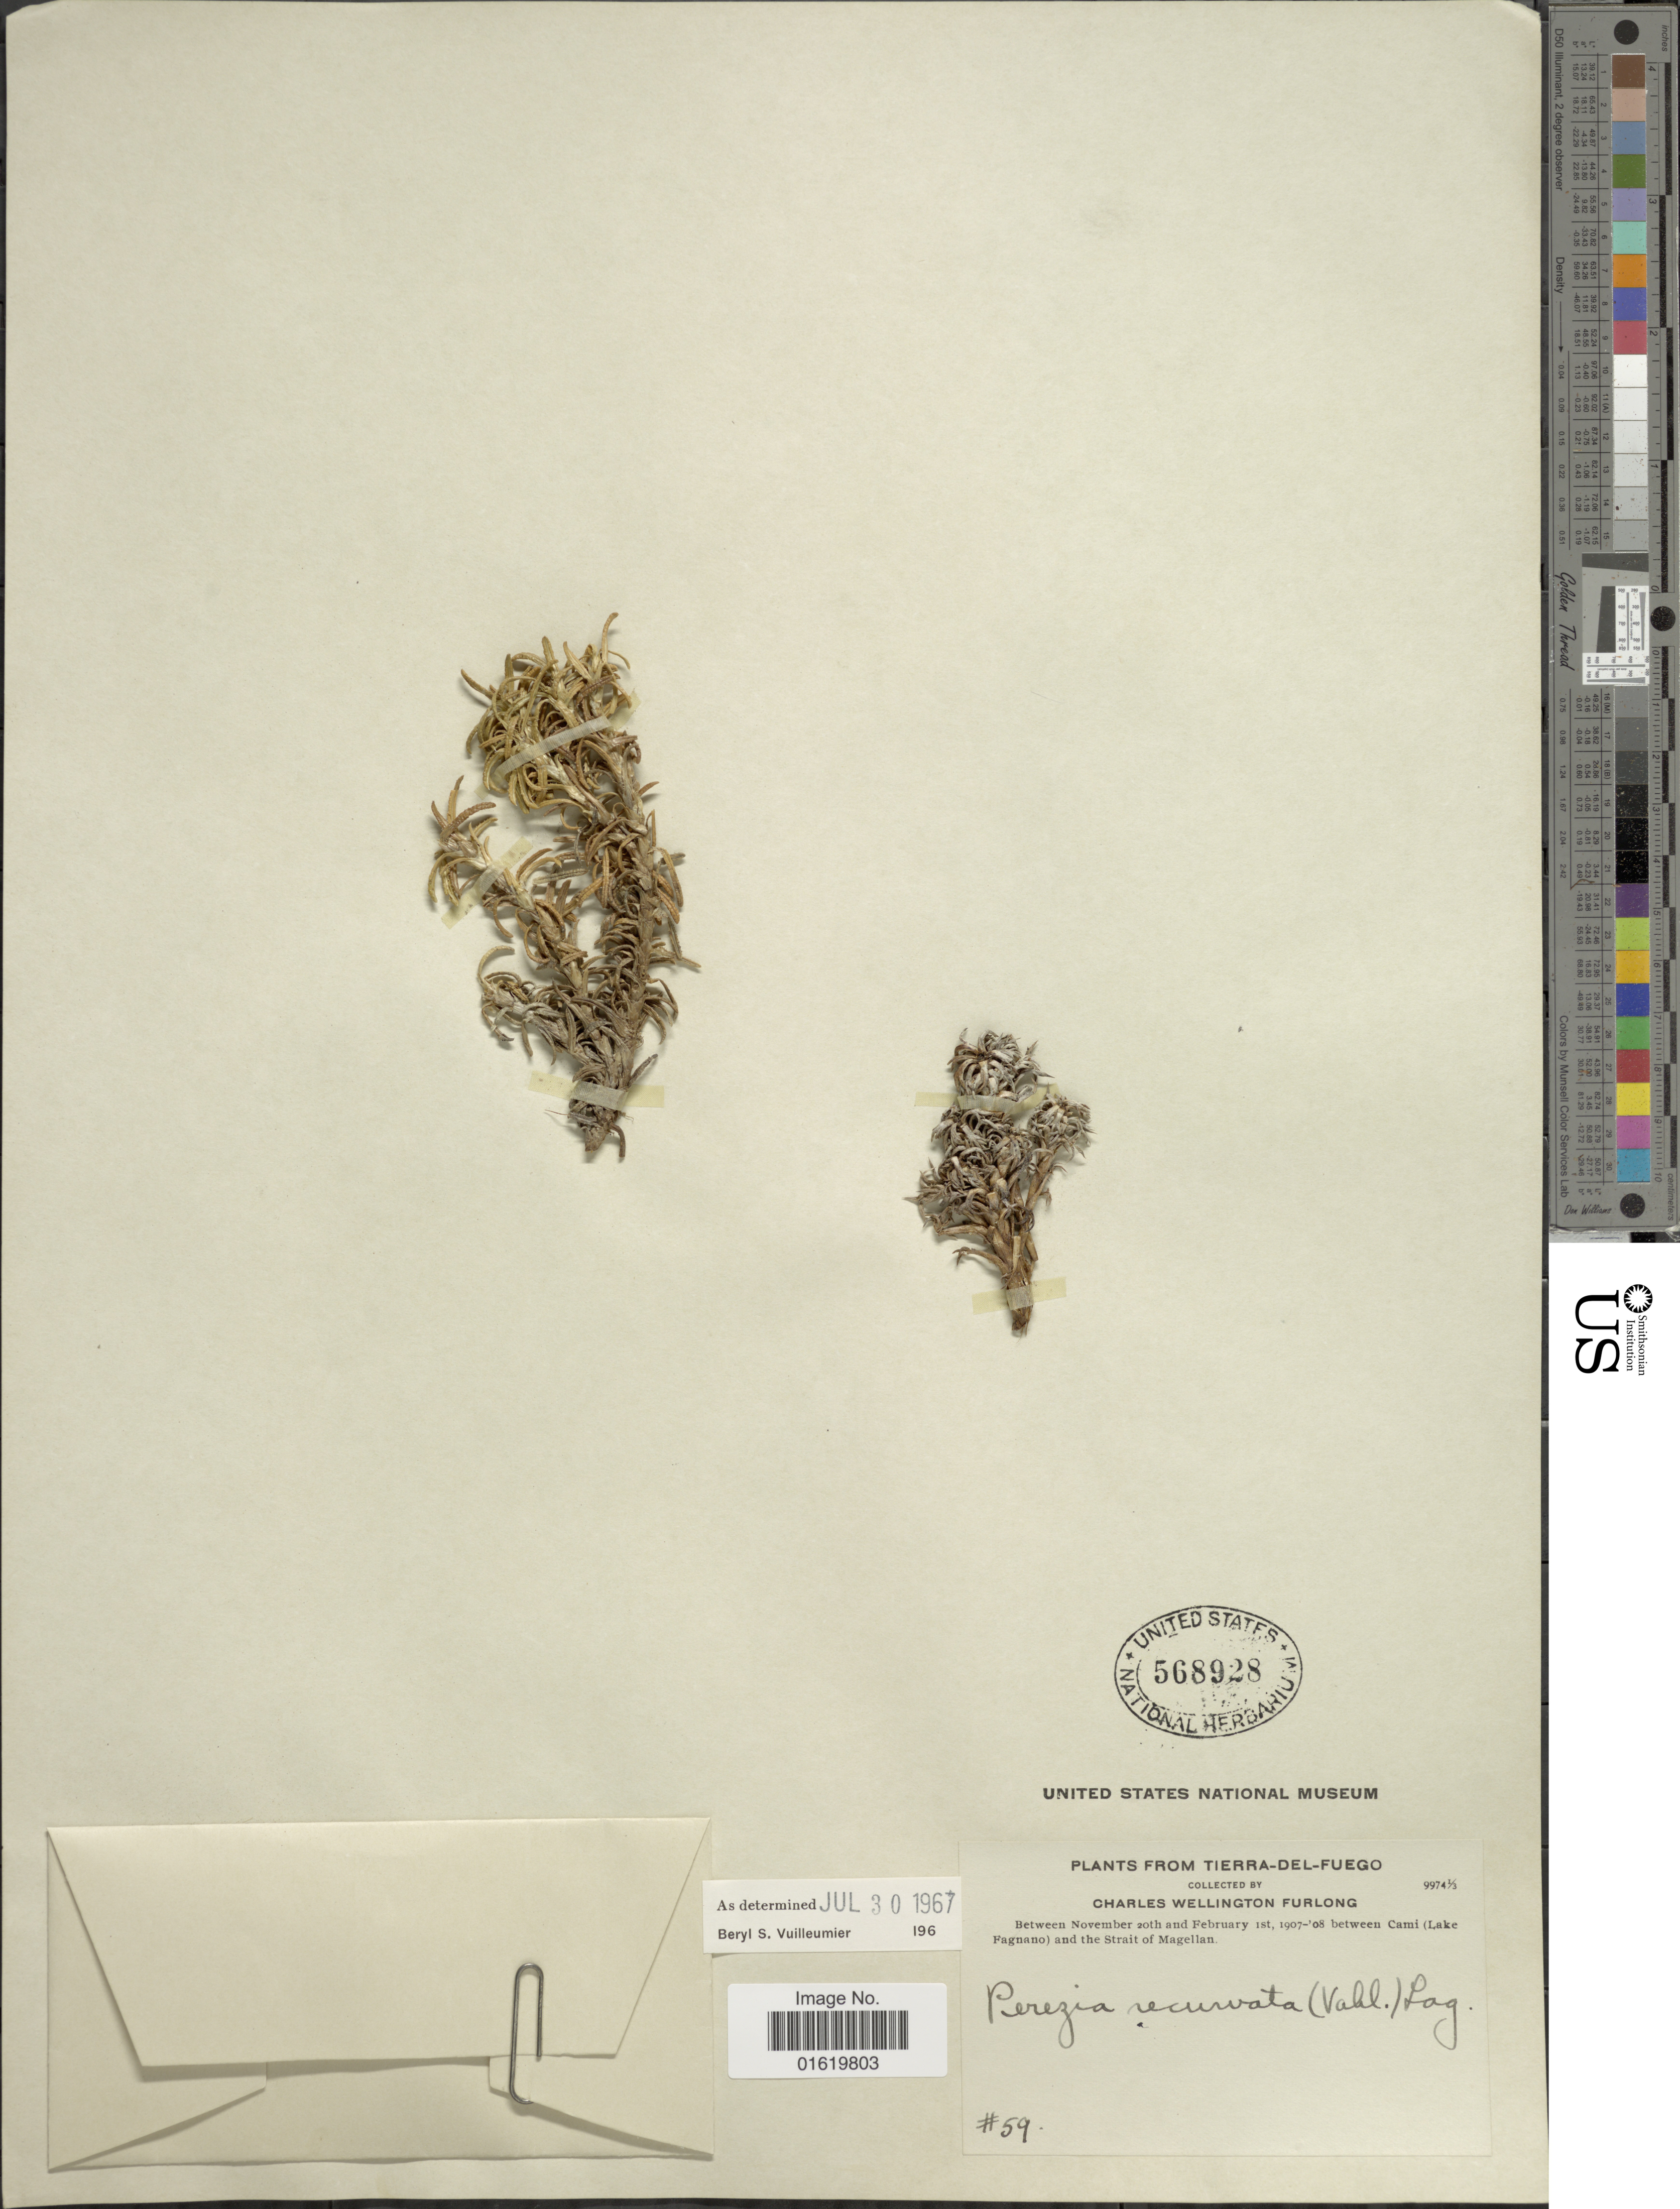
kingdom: Plantae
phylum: Tracheophyta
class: Magnoliopsida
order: Asterales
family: Asteraceae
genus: Perezia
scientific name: Perezia recurvata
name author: Less.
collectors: C. Furlong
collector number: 59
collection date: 1907-02-01/1908-02-01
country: Argentina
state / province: Tierra del Fuego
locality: Tierra-del-Fuego. Between Cami (Lake Fagnano) and the Strait of Magellan.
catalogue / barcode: US 568928